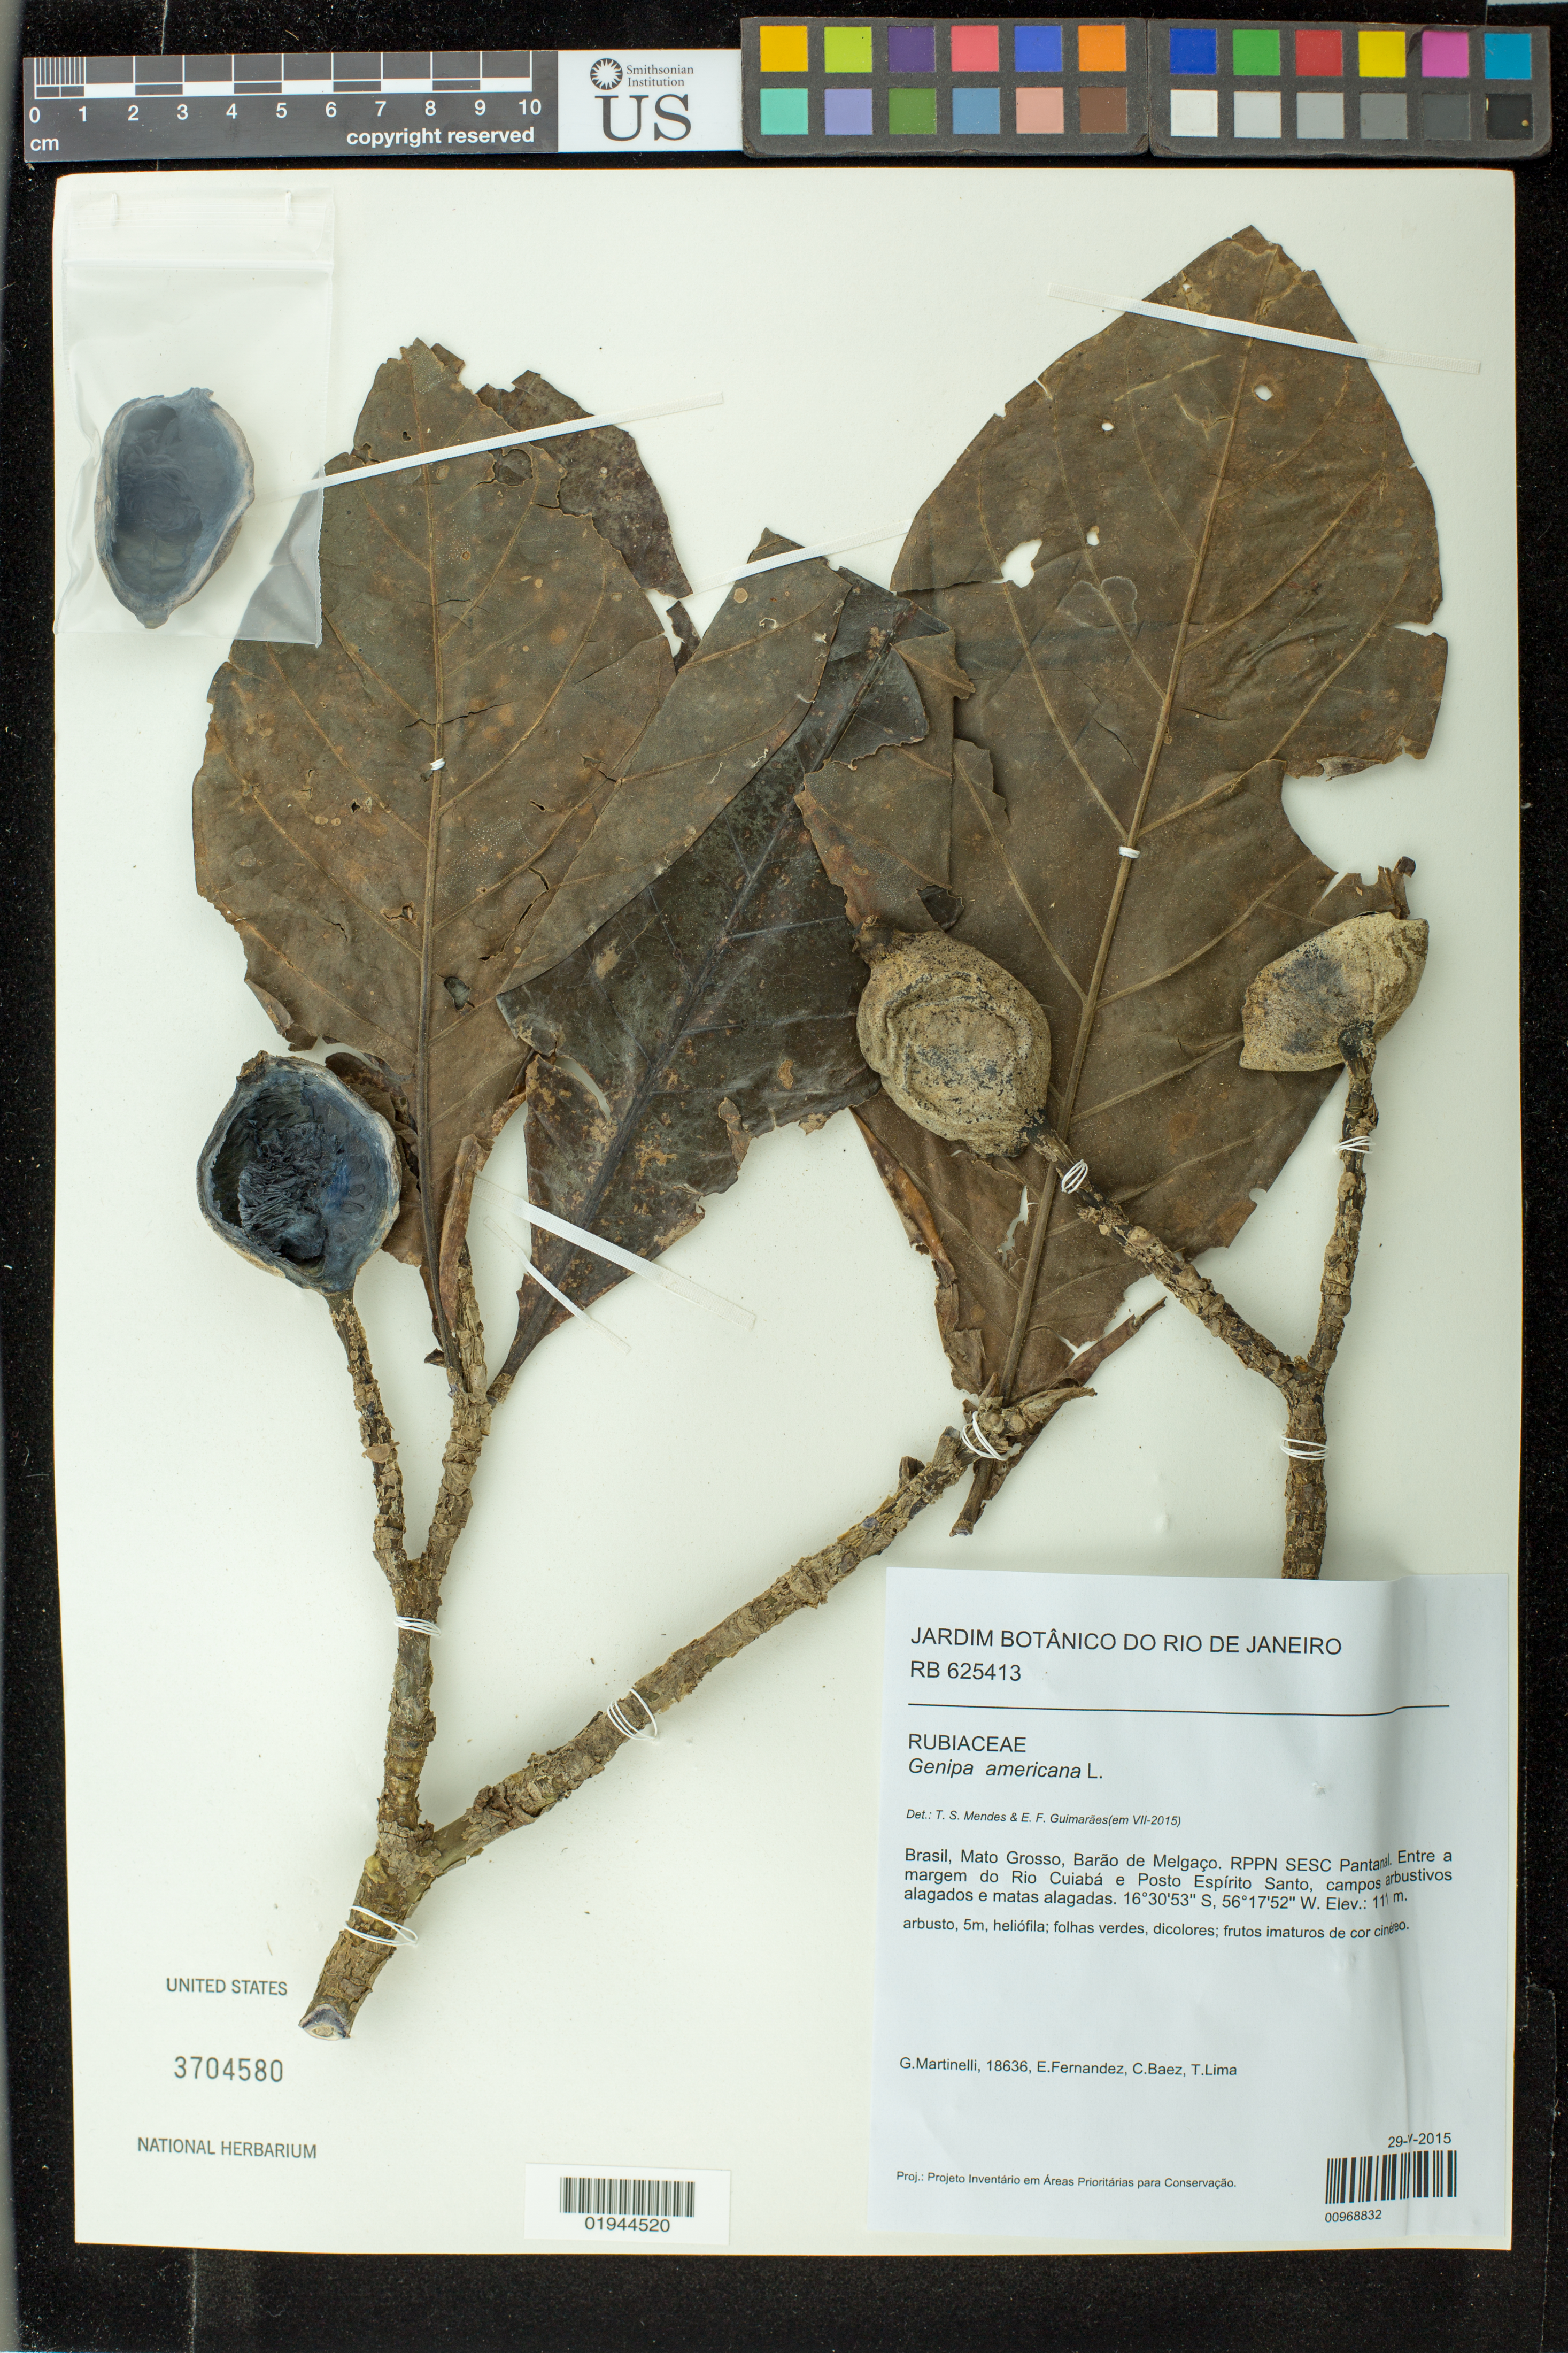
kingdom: Plantae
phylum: Tracheophyta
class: Magnoliopsida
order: Gentianales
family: Rubiaceae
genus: Genipa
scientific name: Genipa americana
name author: L.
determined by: Guimarães, E. F.; Mendes, T. S.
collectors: G. Martinelli, E. Fernandez, C. Baez & T. Lima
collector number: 18636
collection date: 2015-05-29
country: Brazil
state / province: Mato Grosso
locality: Barão de Melgaço. RPPN SESC Pantanal. Entre a margem do Rio Cuiabá e Posto Esprírito Santo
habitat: campos arbustivos alagados e matas alagadas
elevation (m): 111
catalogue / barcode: US 3704580